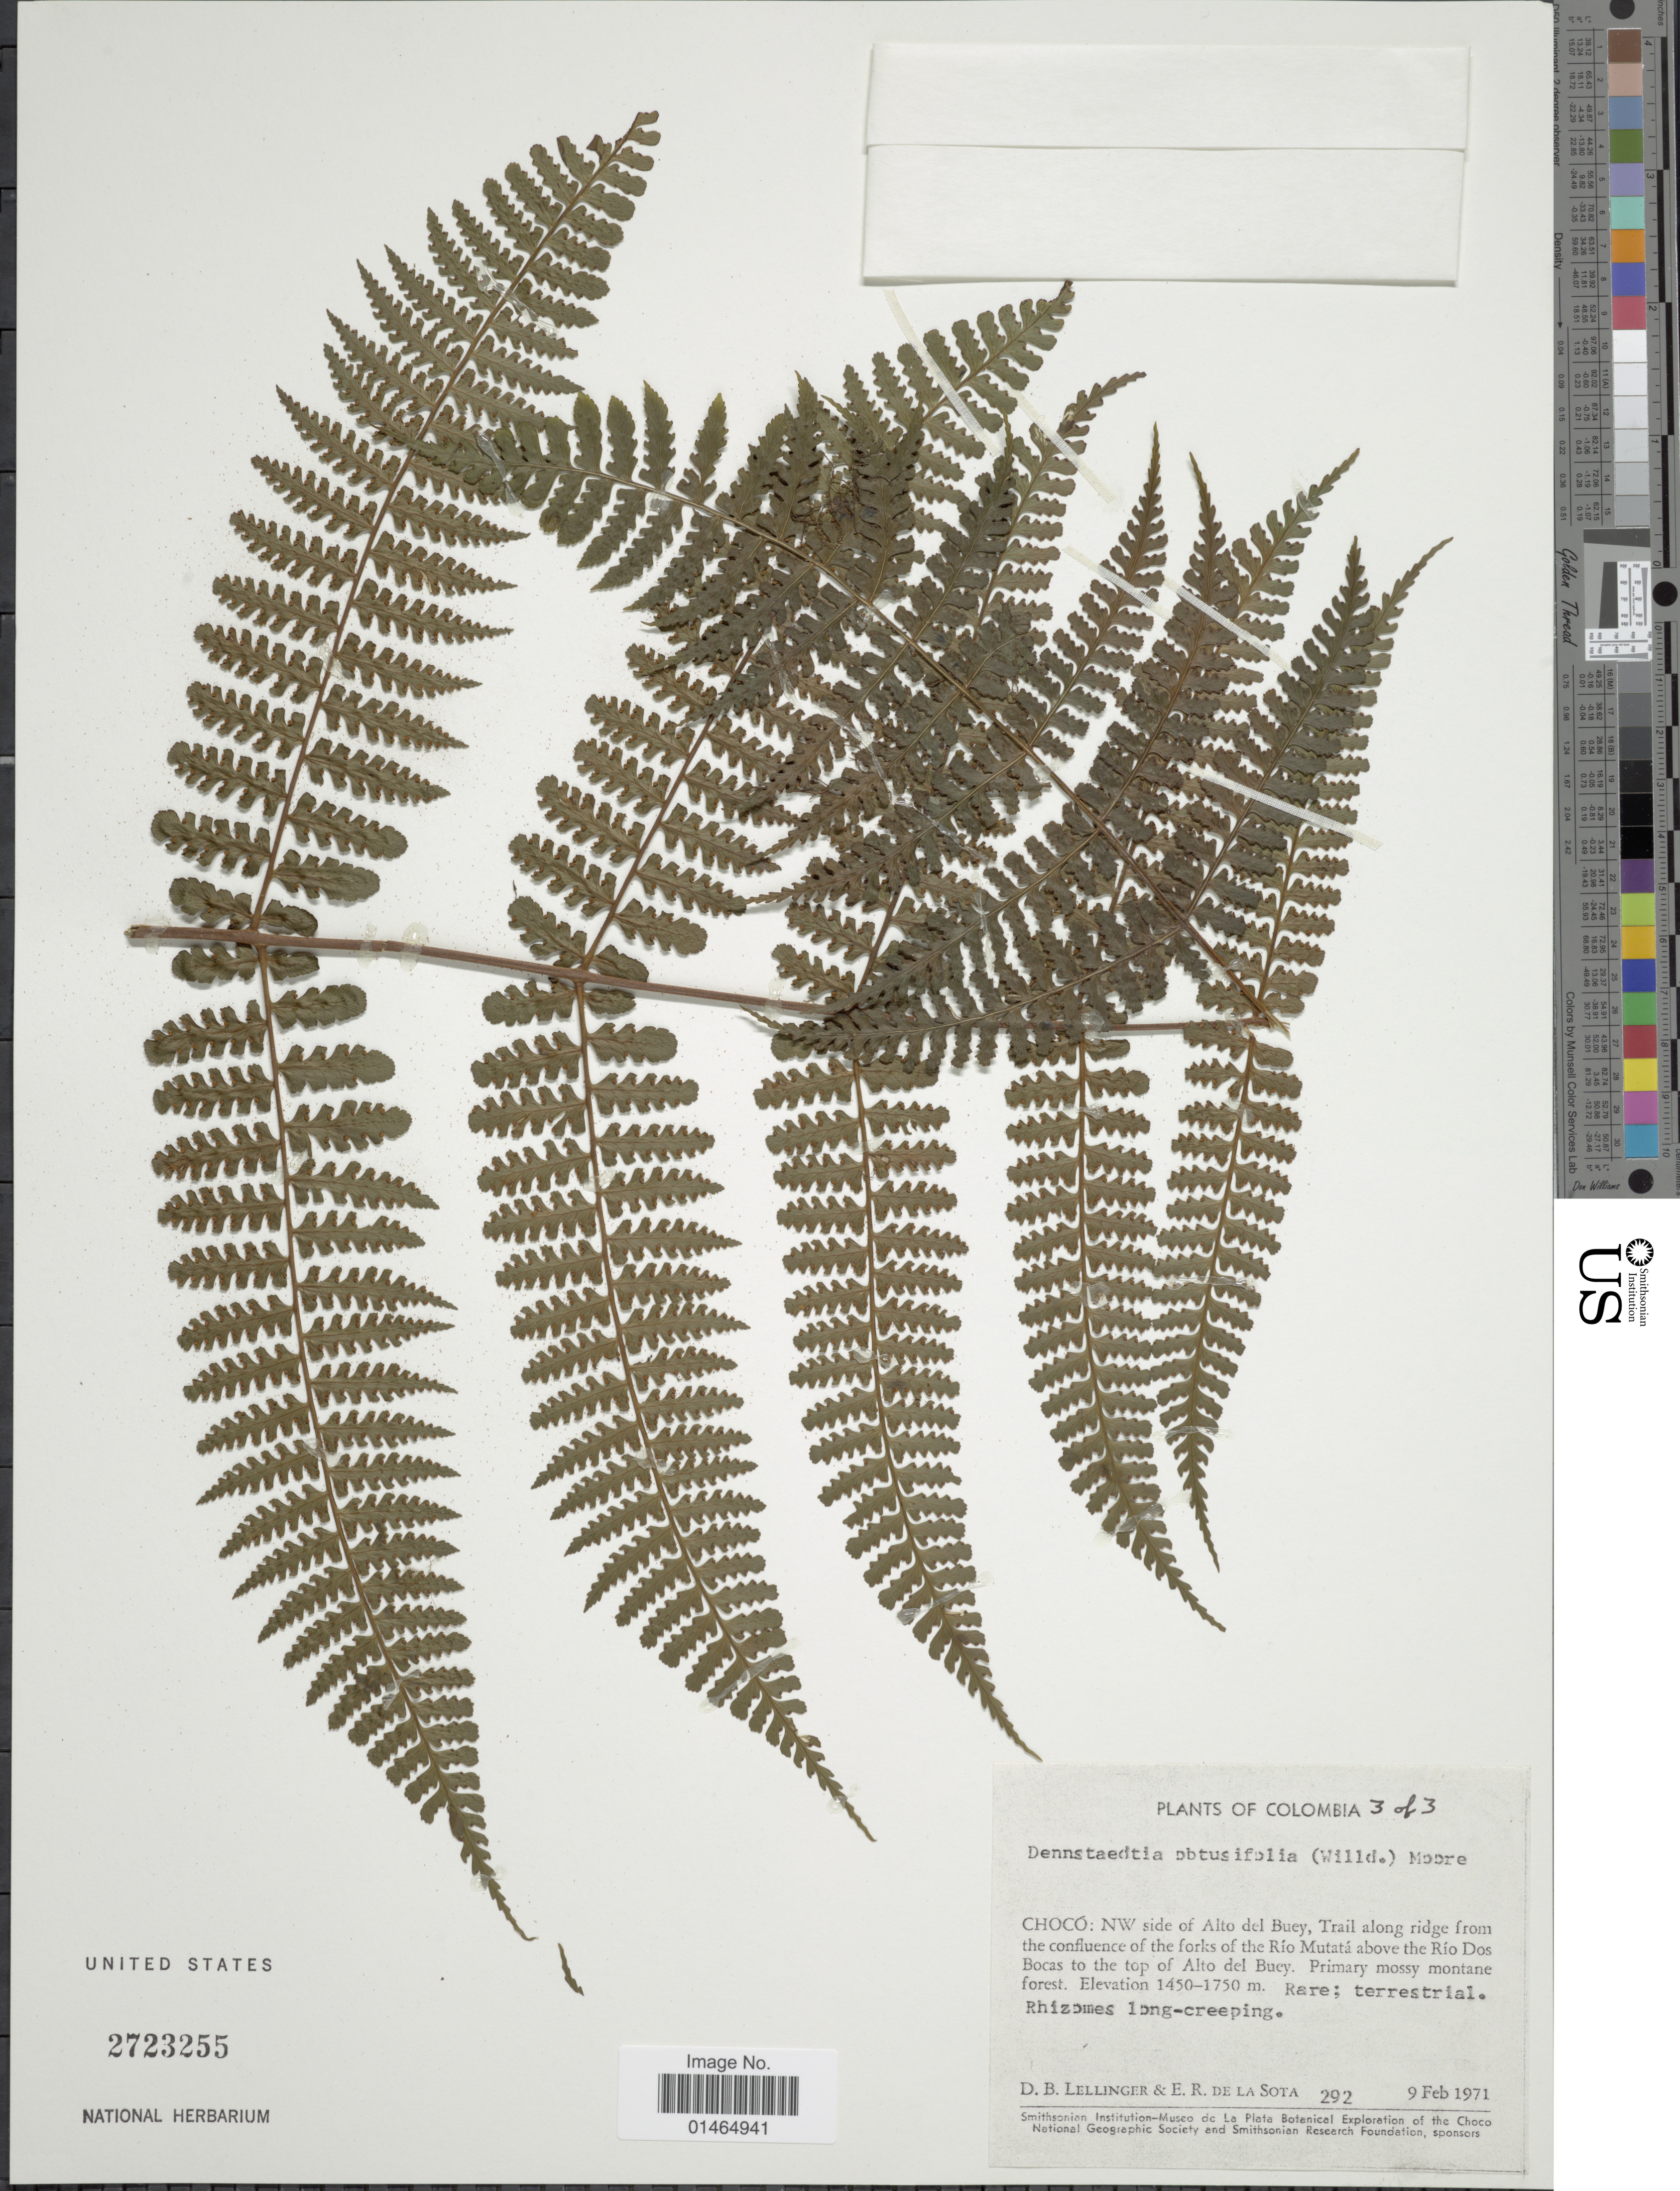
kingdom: Plantae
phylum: Tracheophyta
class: Polypodiopsida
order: Polypodiales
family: Dennstaedtiaceae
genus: Dennstaedtia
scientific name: Dennstaedtia obtusifolia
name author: (Willd.) T. Moore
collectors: D. B. Lellinger & E. R. de la Sota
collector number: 292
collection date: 1971-02-09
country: Colombia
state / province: Chocó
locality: NW side of Alto del Buey, Trail along ridge from the confluence of the forks of the Río Mutatá above Río Dos Bocas to the top of Alto del Buey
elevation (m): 1450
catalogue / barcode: US 2723255